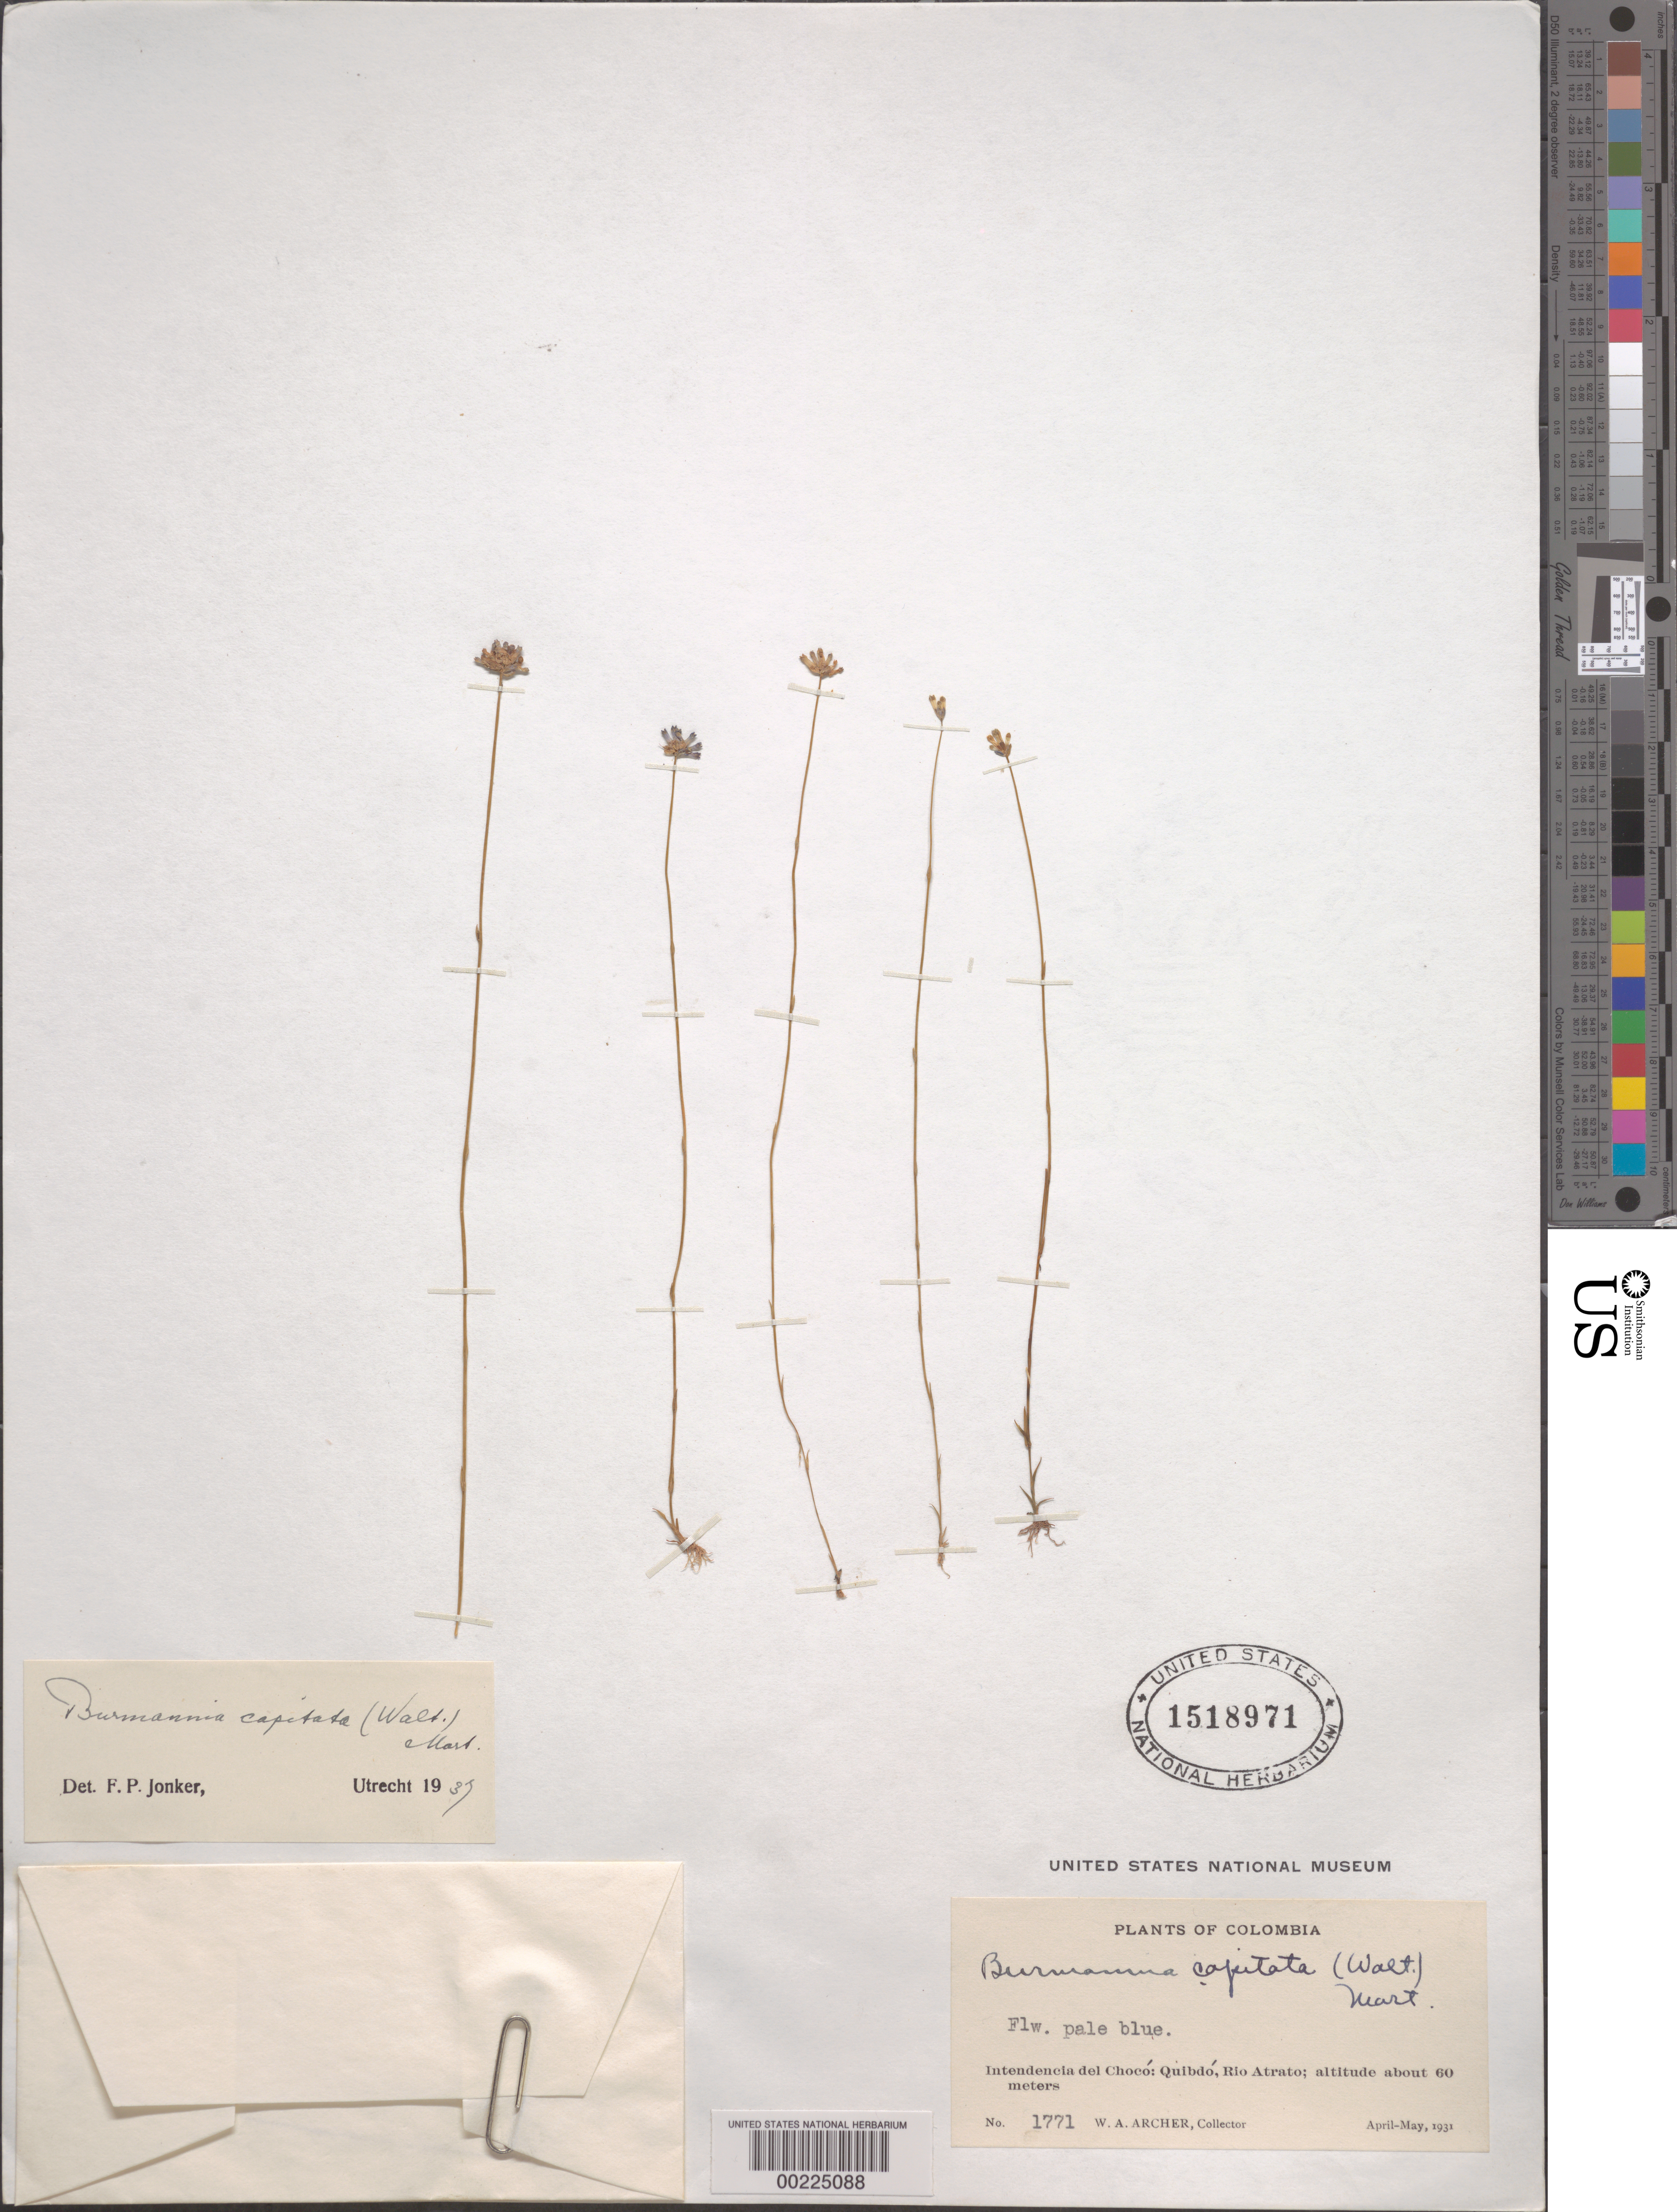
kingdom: Plantae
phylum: Tracheophyta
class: Liliopsida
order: Dioscoreales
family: Burmanniaceae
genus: Burmannia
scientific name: Burmannia capitata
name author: (Walter ex J.F. Gmel.) Mart.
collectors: W. A. Archer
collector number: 1771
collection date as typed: Apr 1931 to -- May 1931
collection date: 1931-04/1931-05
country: Colombia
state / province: Chocó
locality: Quibdo, Rio Atrato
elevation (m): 60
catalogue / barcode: US 1518971